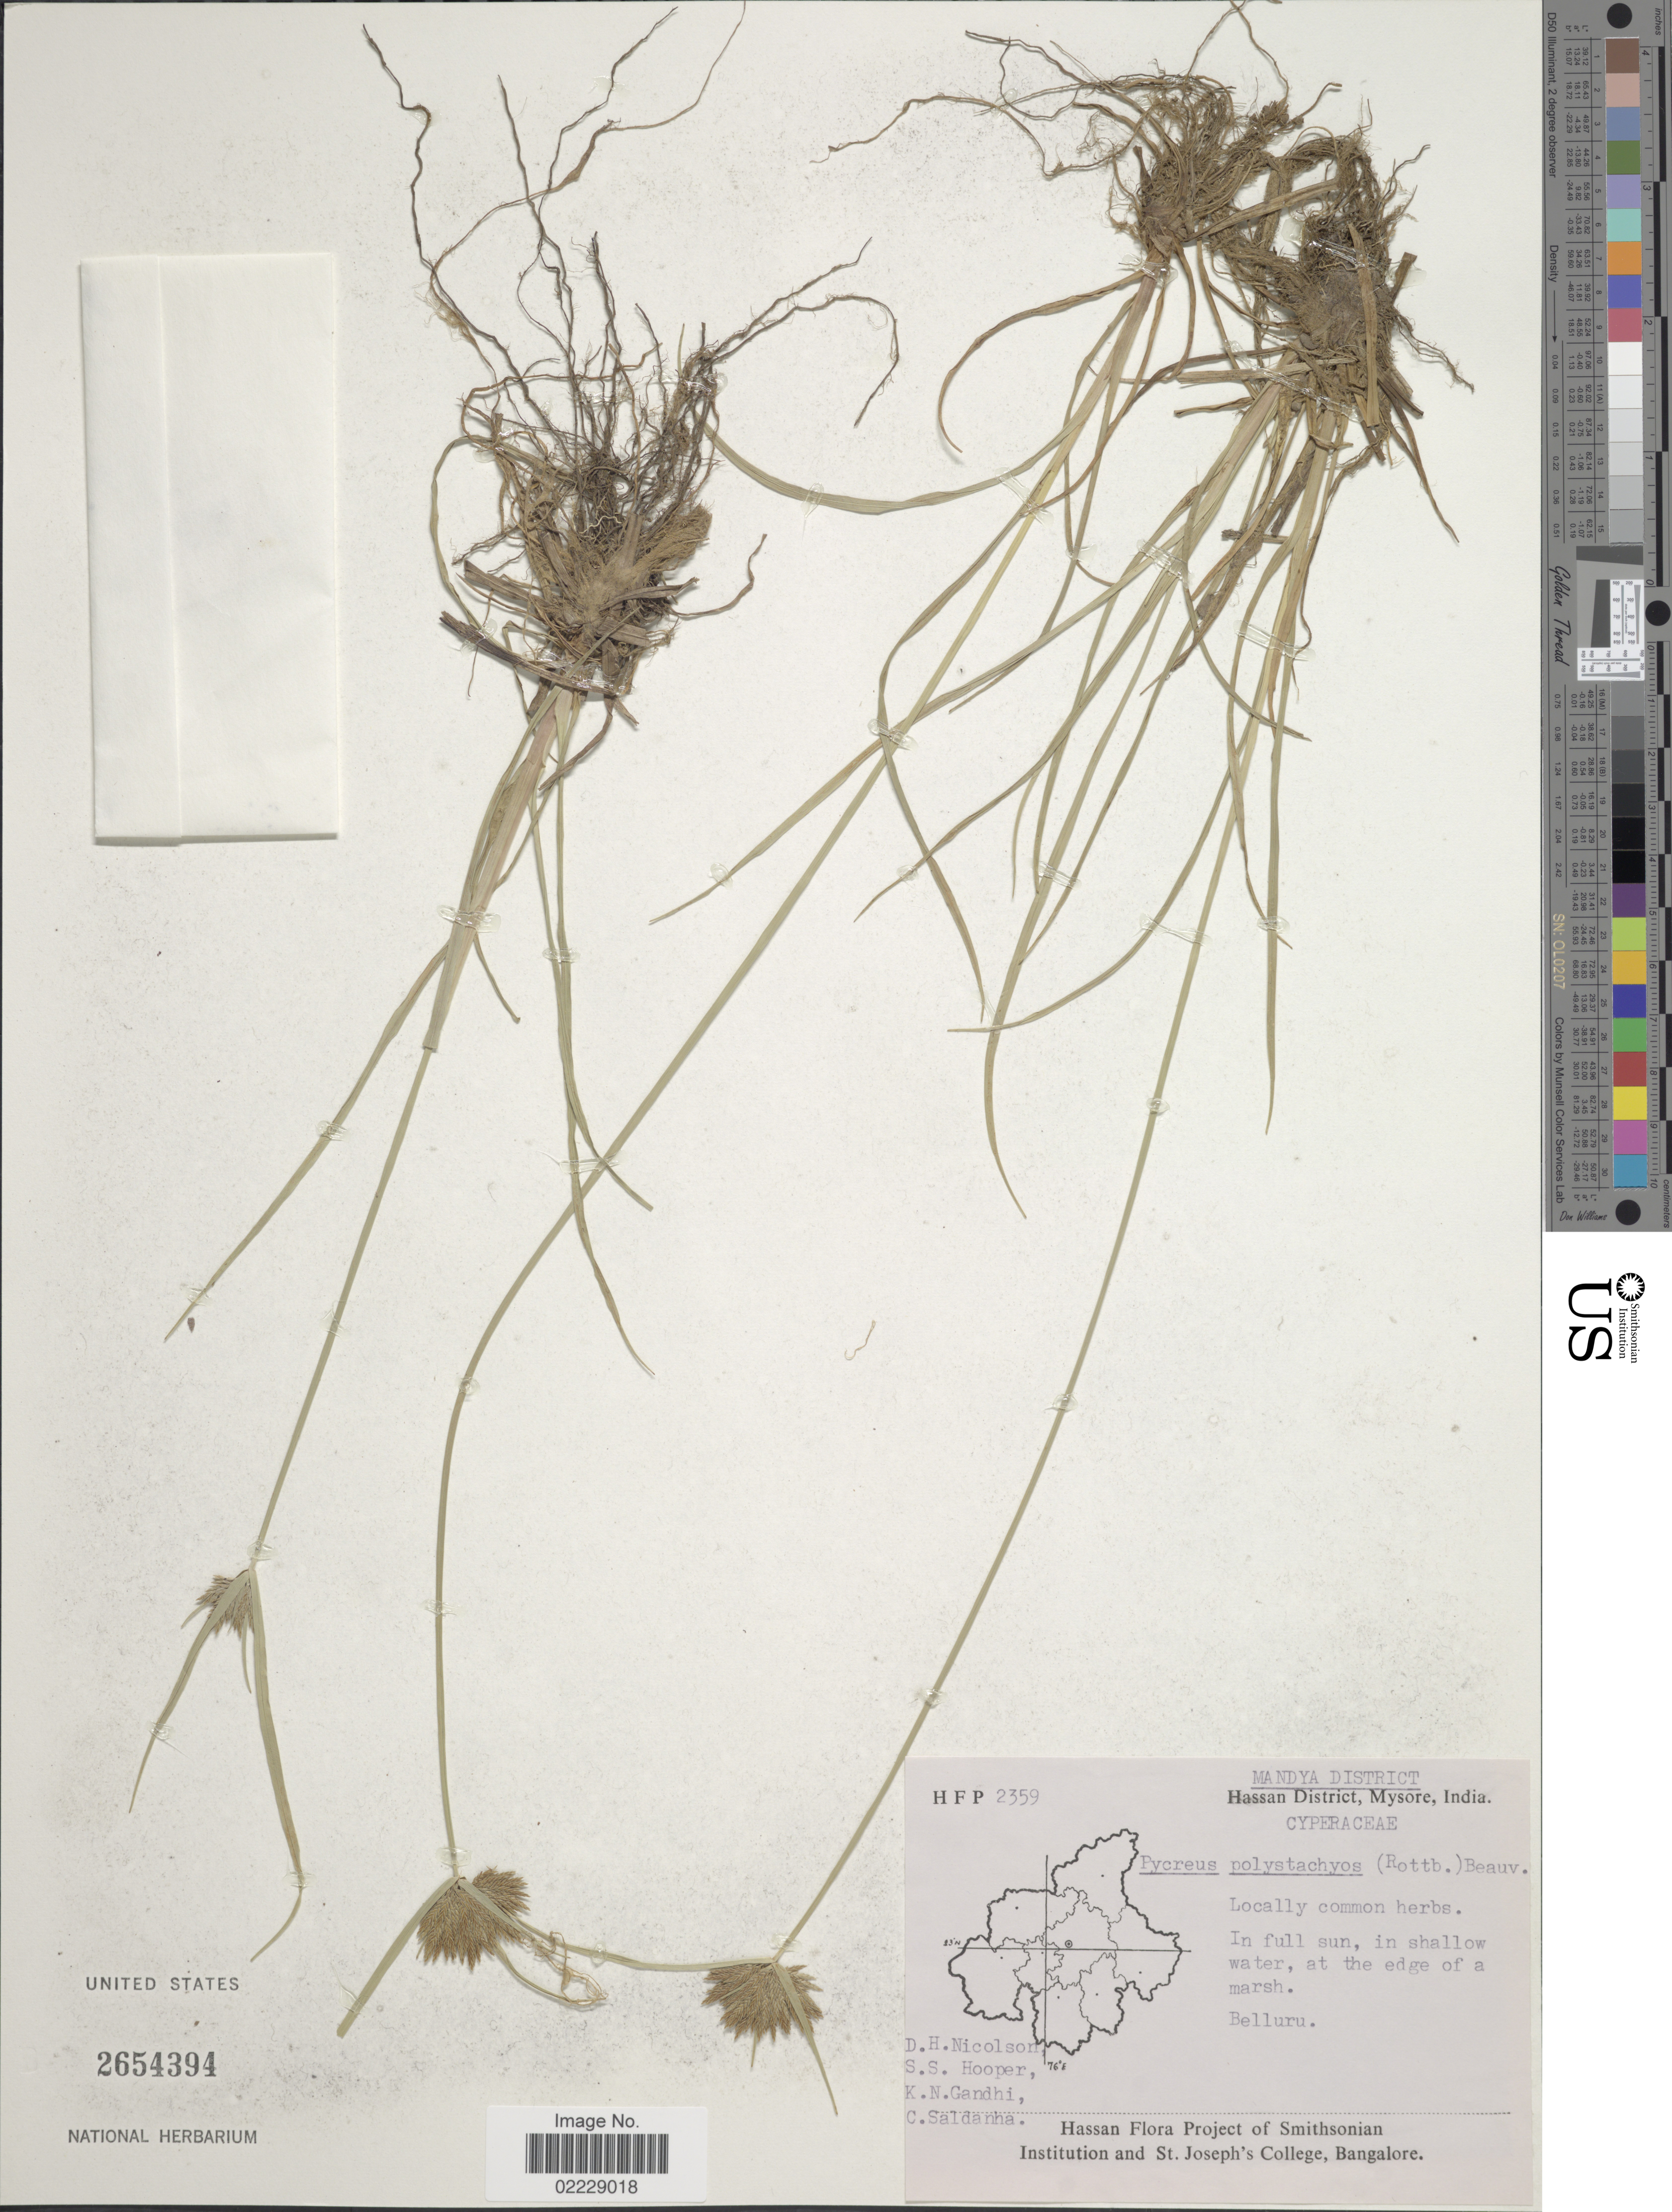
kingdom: Plantae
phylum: Tracheophyta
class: Liliopsida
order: Poales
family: Cyperaceae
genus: Cyperus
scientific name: Cyperus polystachyos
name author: Rottb.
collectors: D. H. Nicolson, S. S. Hooper, K. N. Gandhi & C. Saldanha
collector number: HFP2359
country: India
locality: Mandya District. Hassan District, Mysore. Belluru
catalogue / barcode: US 2654394